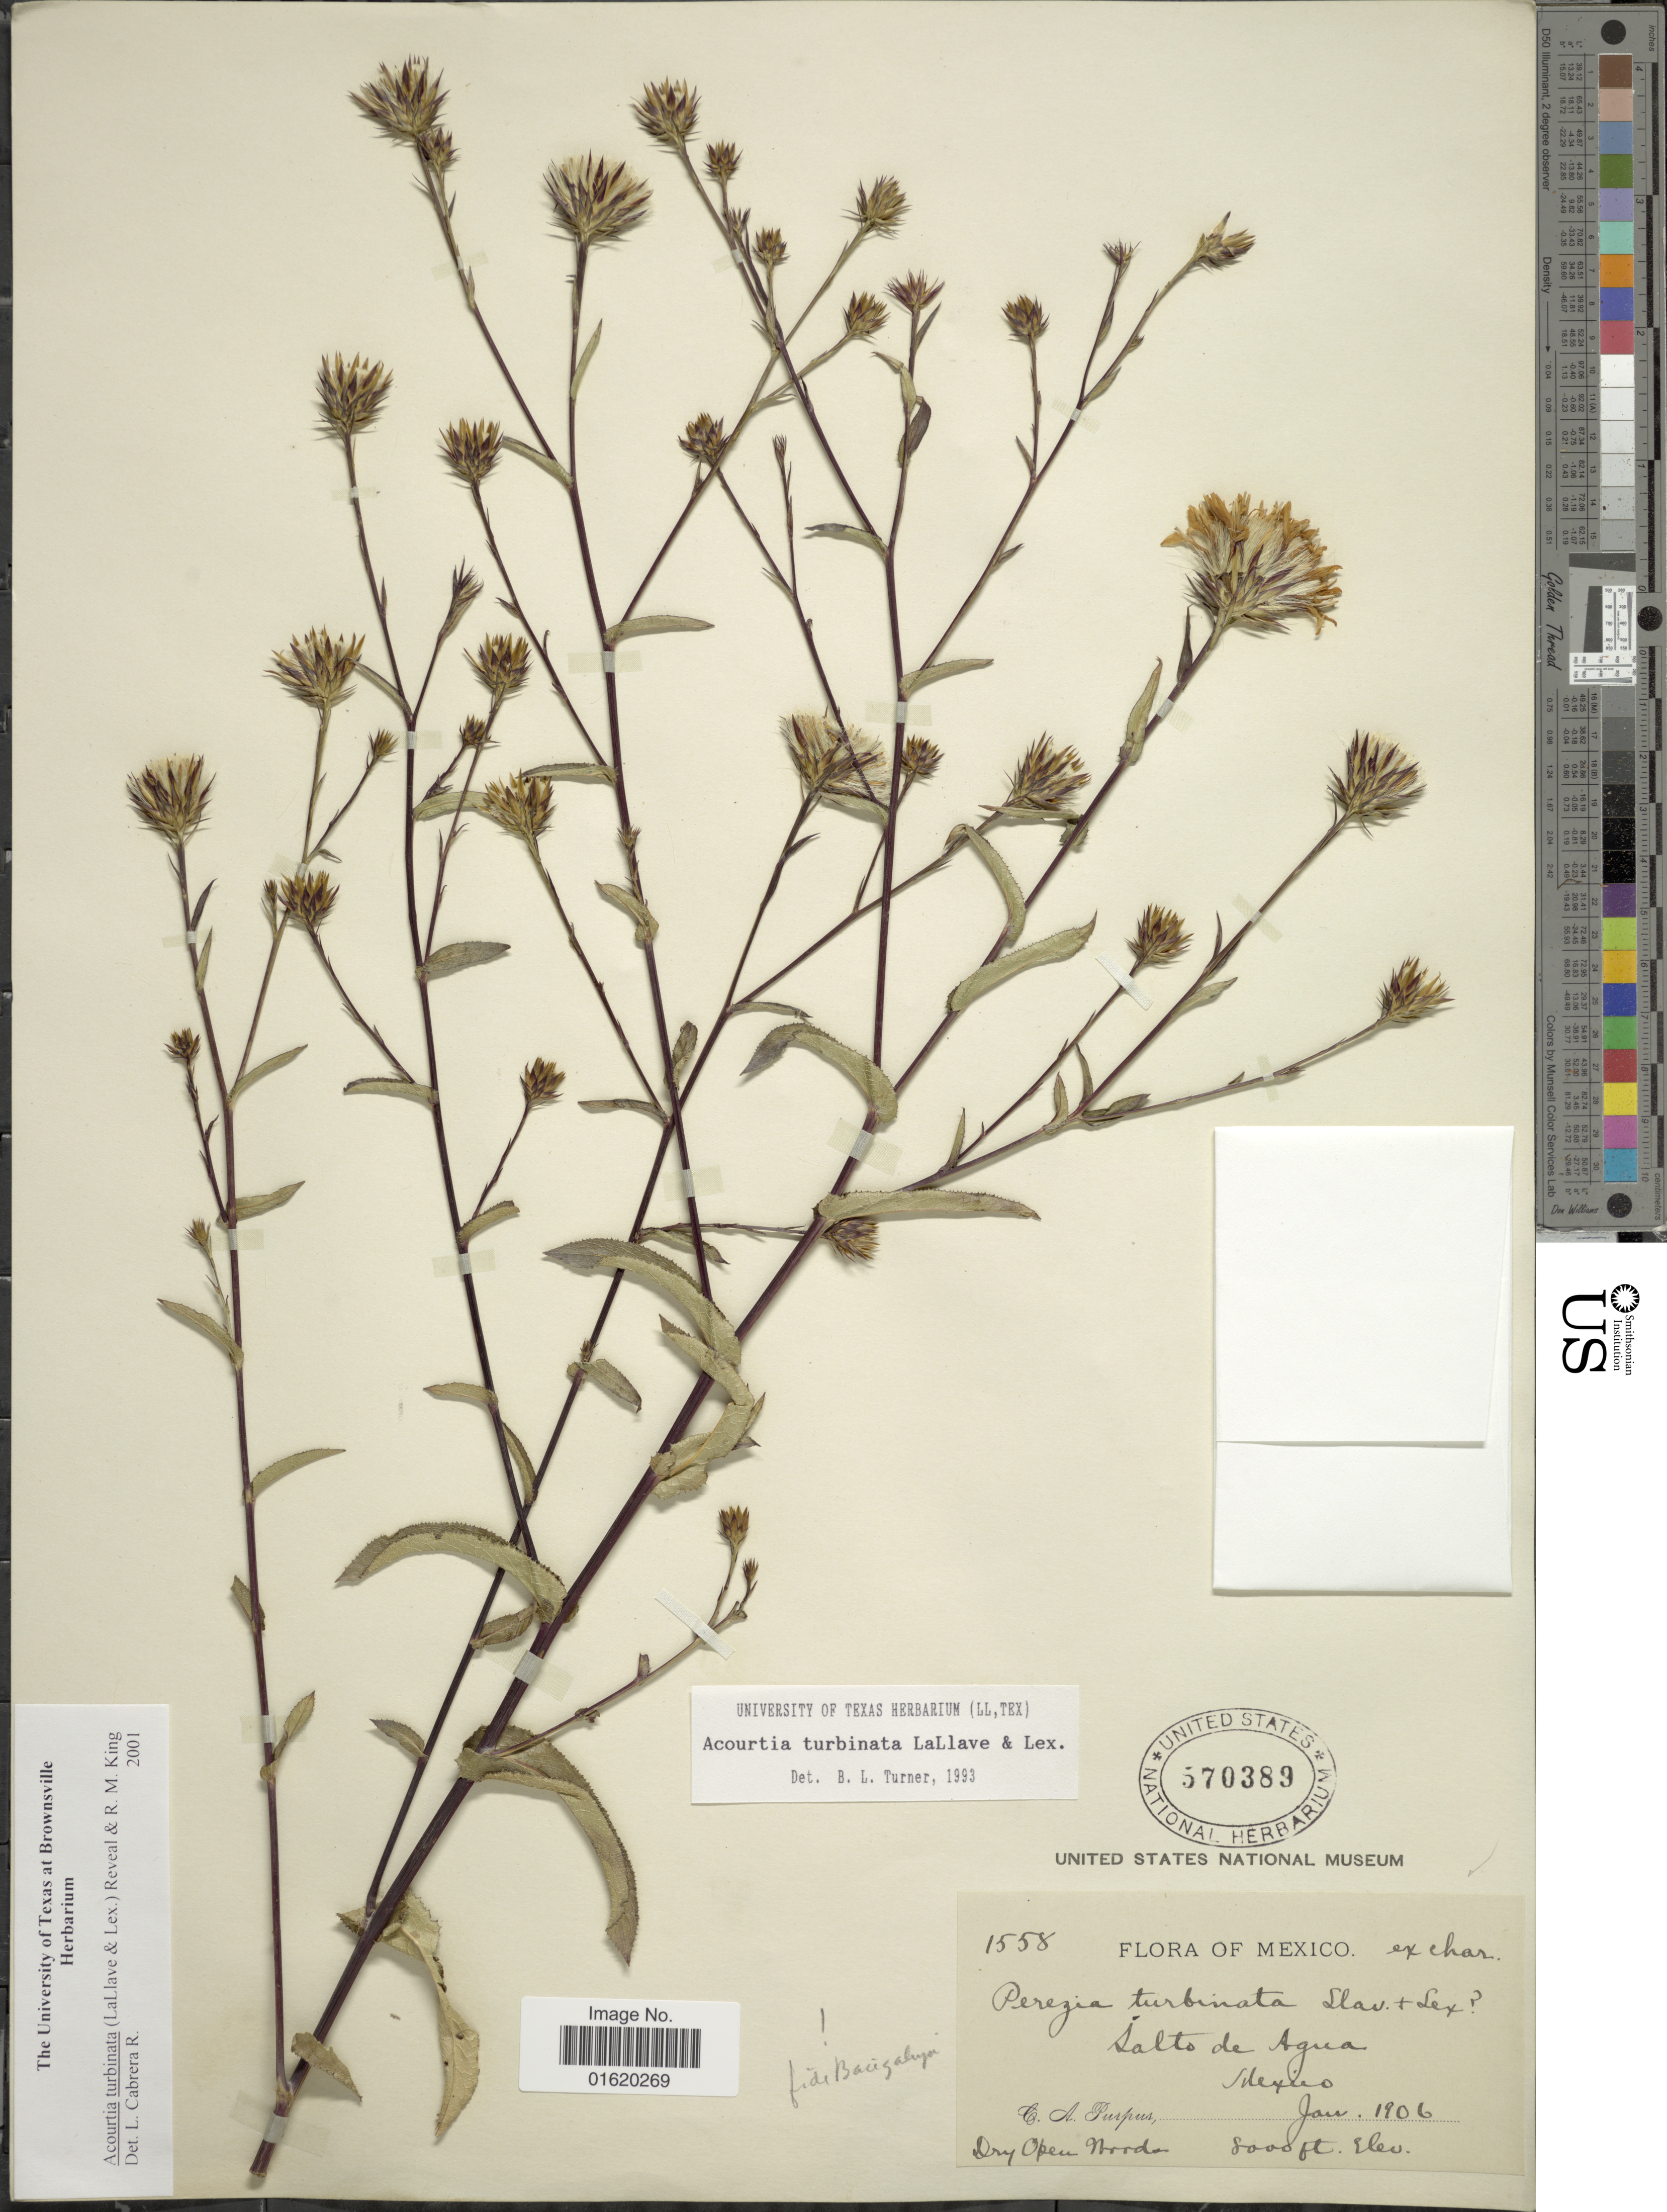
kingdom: Plantae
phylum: Tracheophyta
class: Magnoliopsida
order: Asterales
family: Asteraceae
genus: Acourtia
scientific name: Acourtia turbinata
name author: (La Llave & Lex.) Reveal & R.M. King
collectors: C. A. Purpus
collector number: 1558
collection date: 1906-01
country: Mexico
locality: Salto de Agua, dry open woods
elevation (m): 2438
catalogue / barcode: US 570389